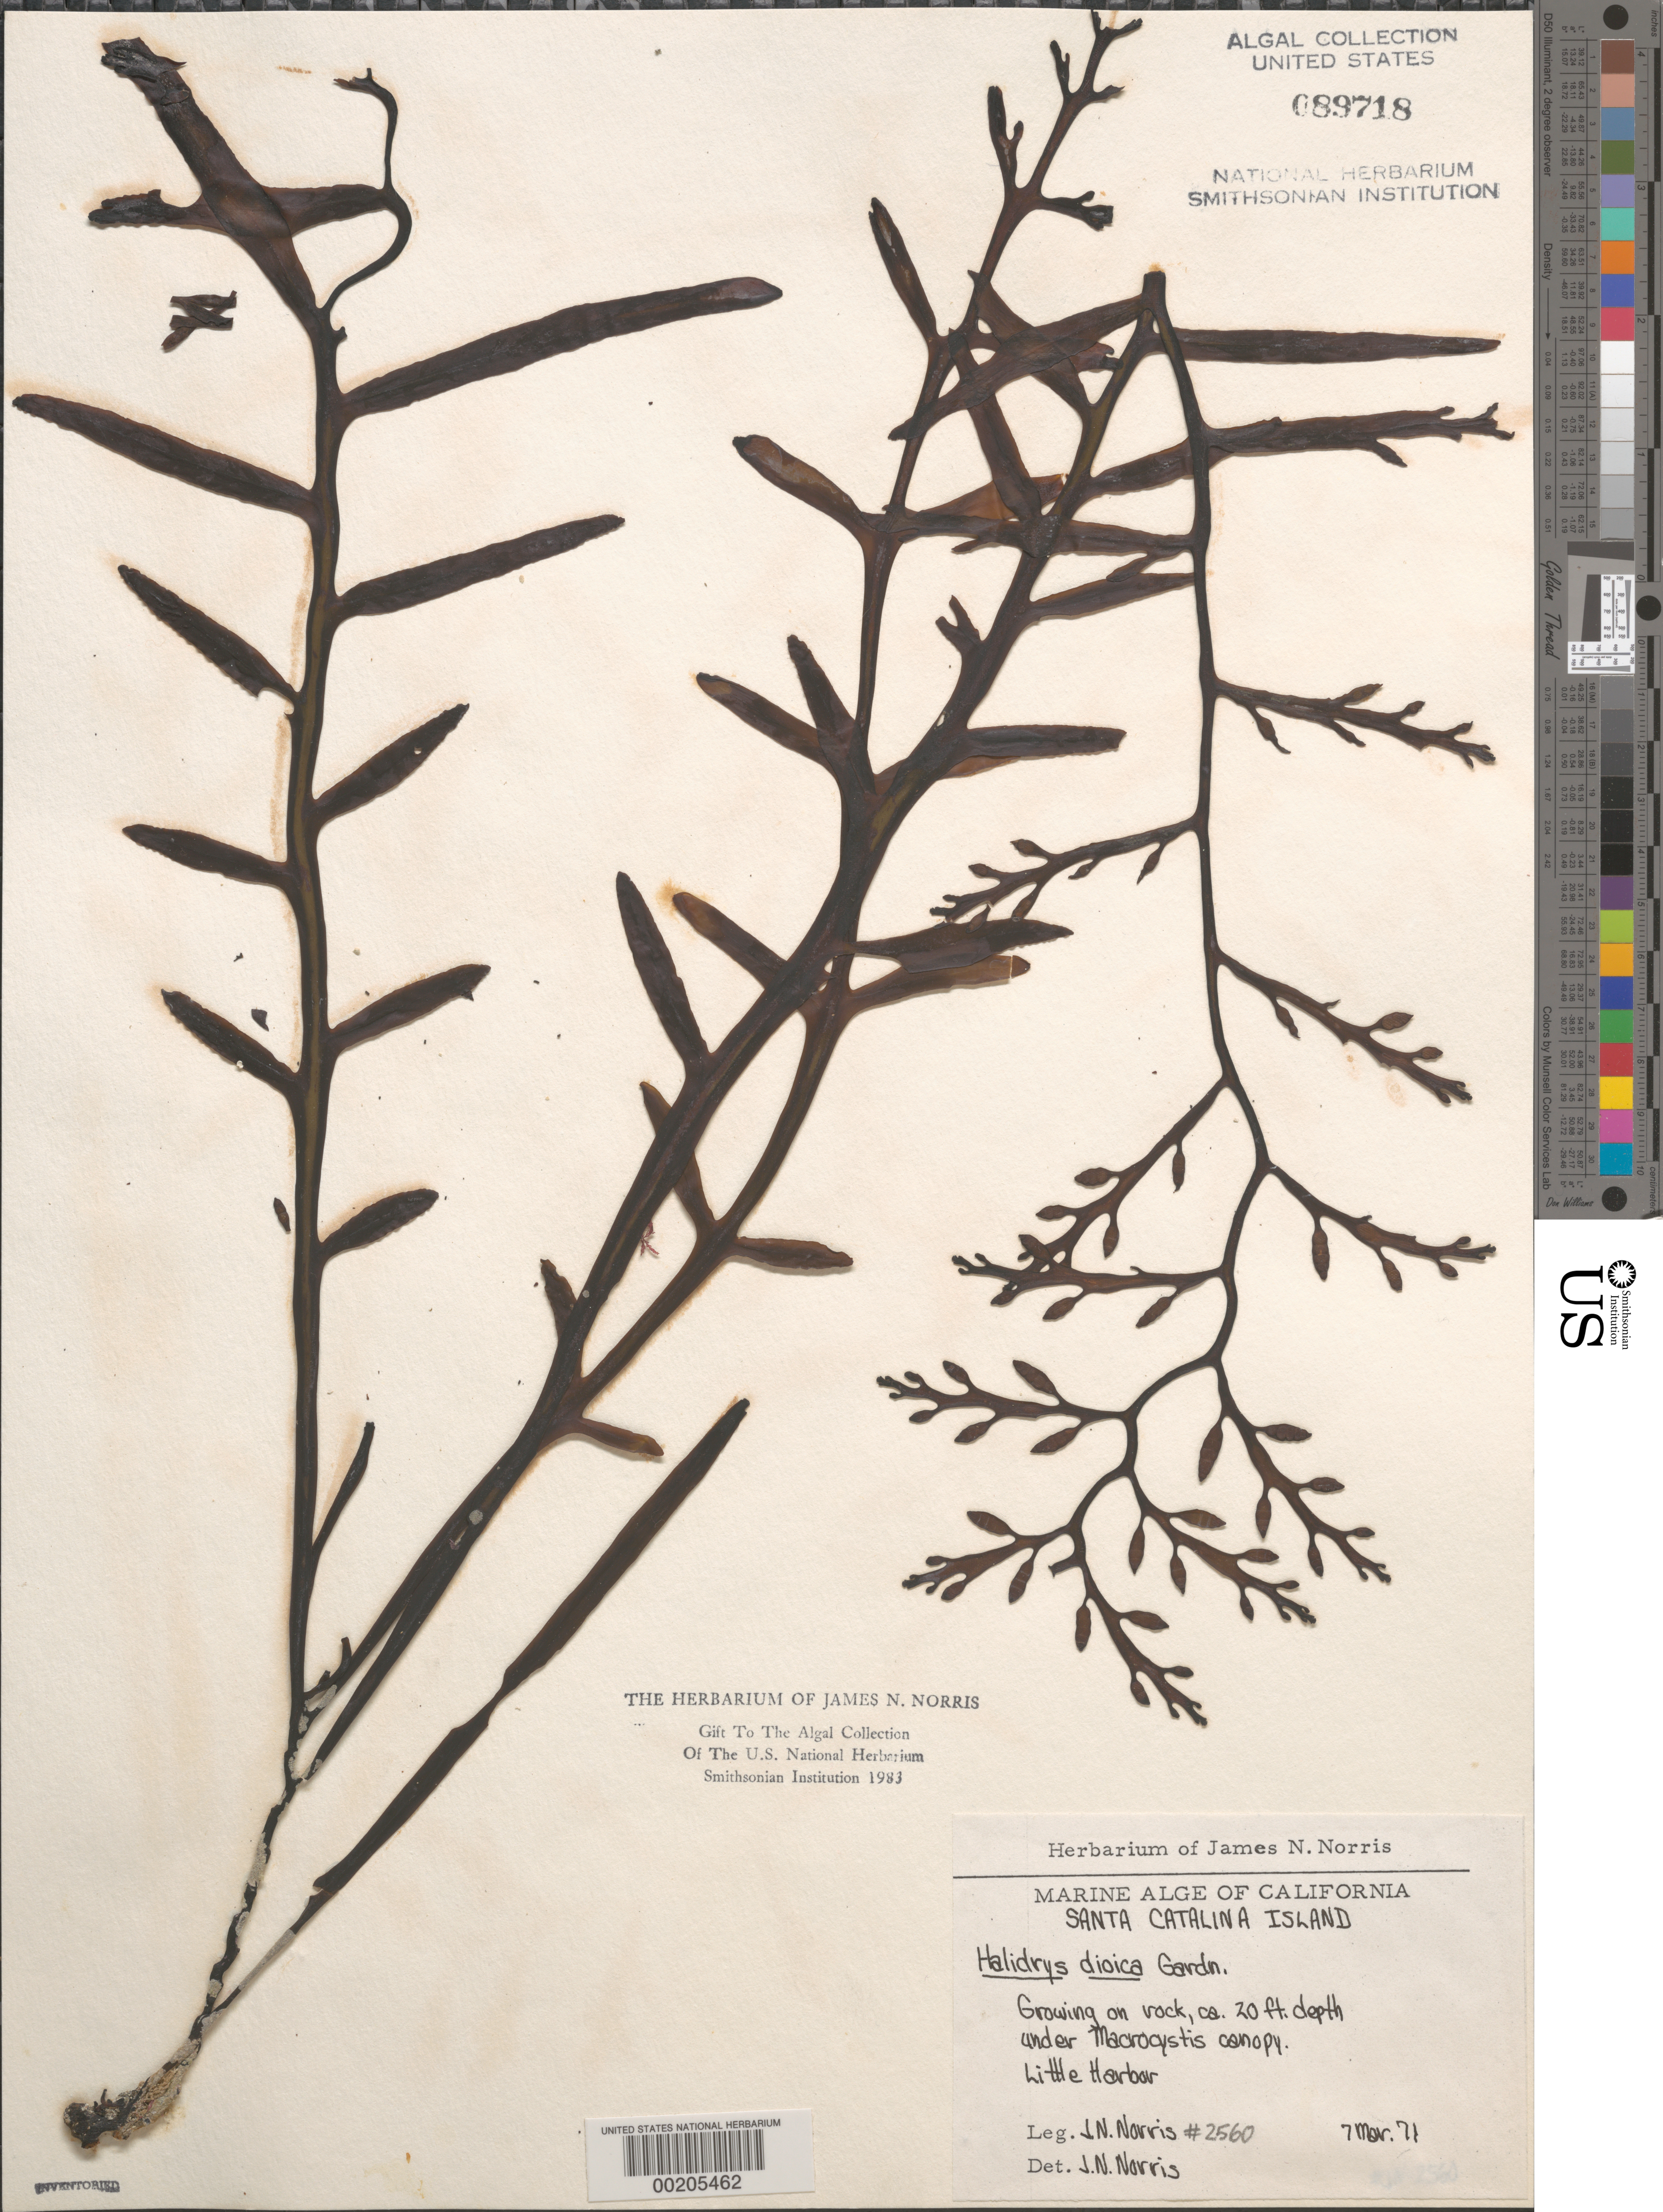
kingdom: Chromista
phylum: Ochrophyta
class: Phaeophyceae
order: Fucales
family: Sargassaceae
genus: Halidrys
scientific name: Halidrys dioica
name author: N.L. Gardner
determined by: Norris, James N.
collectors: J. N. Norris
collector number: JN-2560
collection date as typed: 07 Mar 1971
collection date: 1971-03-07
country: United States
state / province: California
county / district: Los Angeles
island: Santa Catalina Island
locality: Little Harbor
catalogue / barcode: US 89718